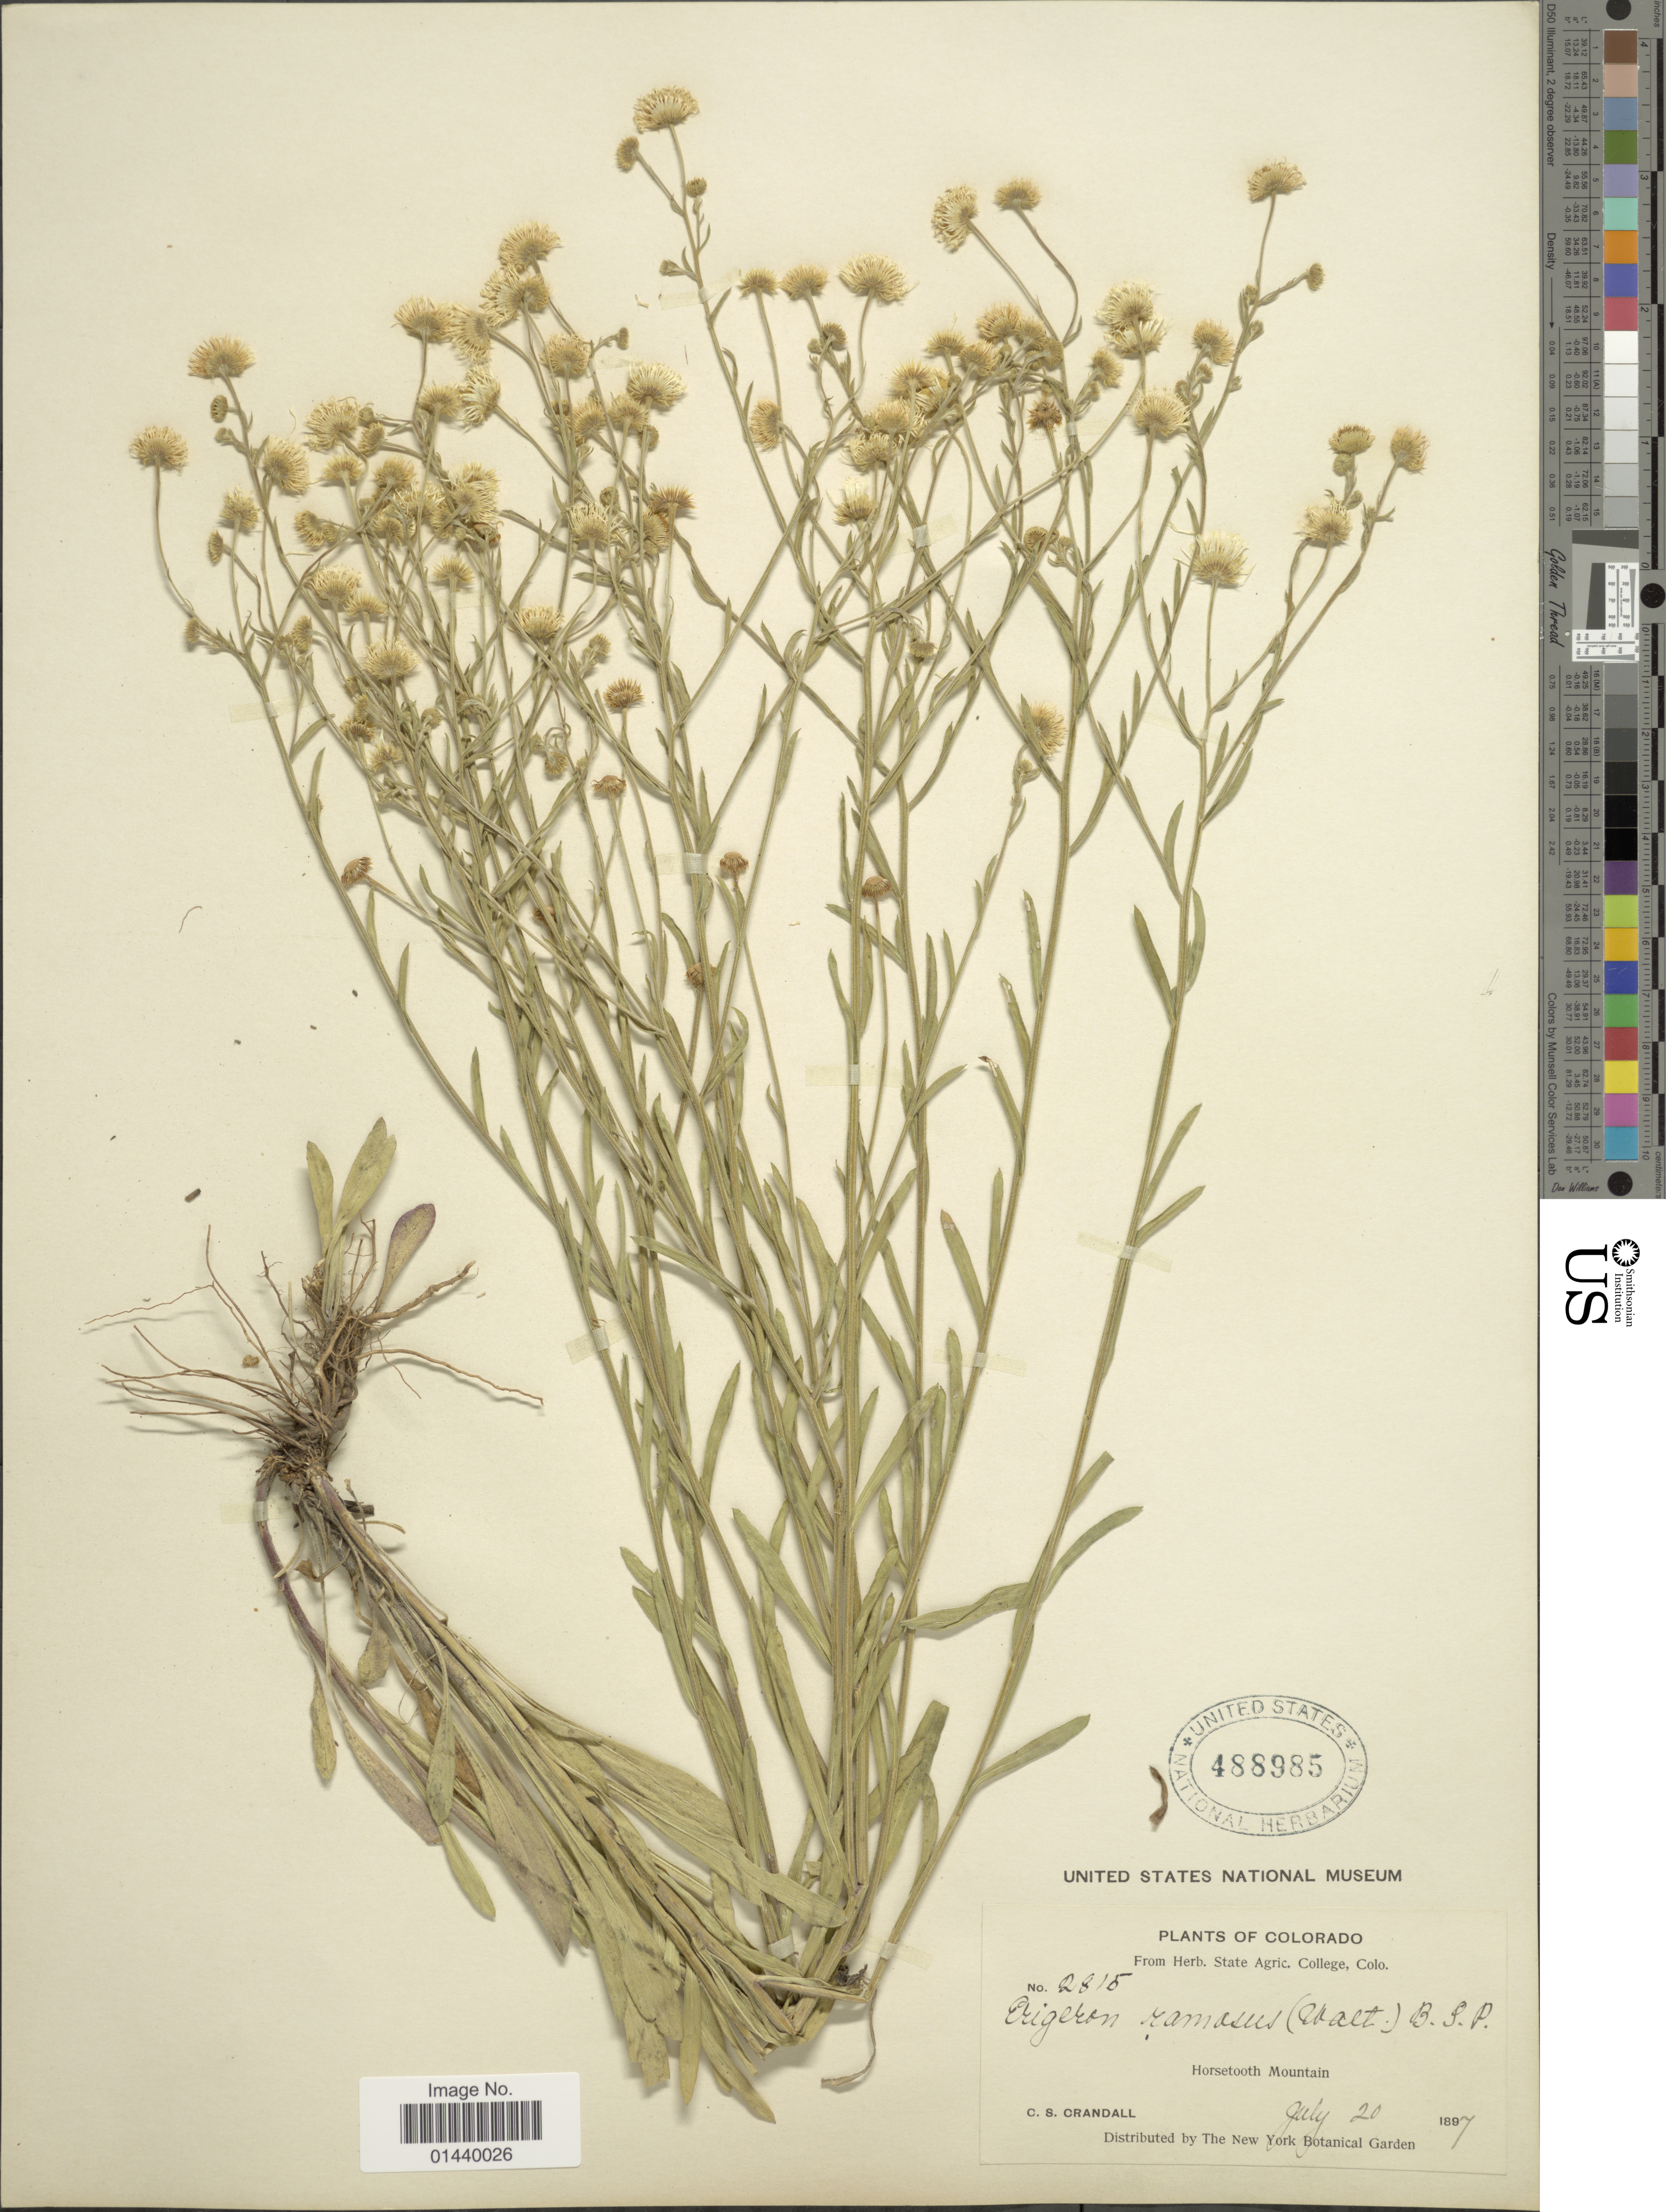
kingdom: Plantae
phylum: Tracheophyta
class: Magnoliopsida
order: Asterales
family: Asteraceae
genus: Erigeron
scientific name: Erigeron strigosus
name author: Muhl. ex Willd.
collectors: C. Crandall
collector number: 2815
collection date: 1897-07-20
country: United States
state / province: Colorado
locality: Horsetooth Mountain.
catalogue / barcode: US 488985